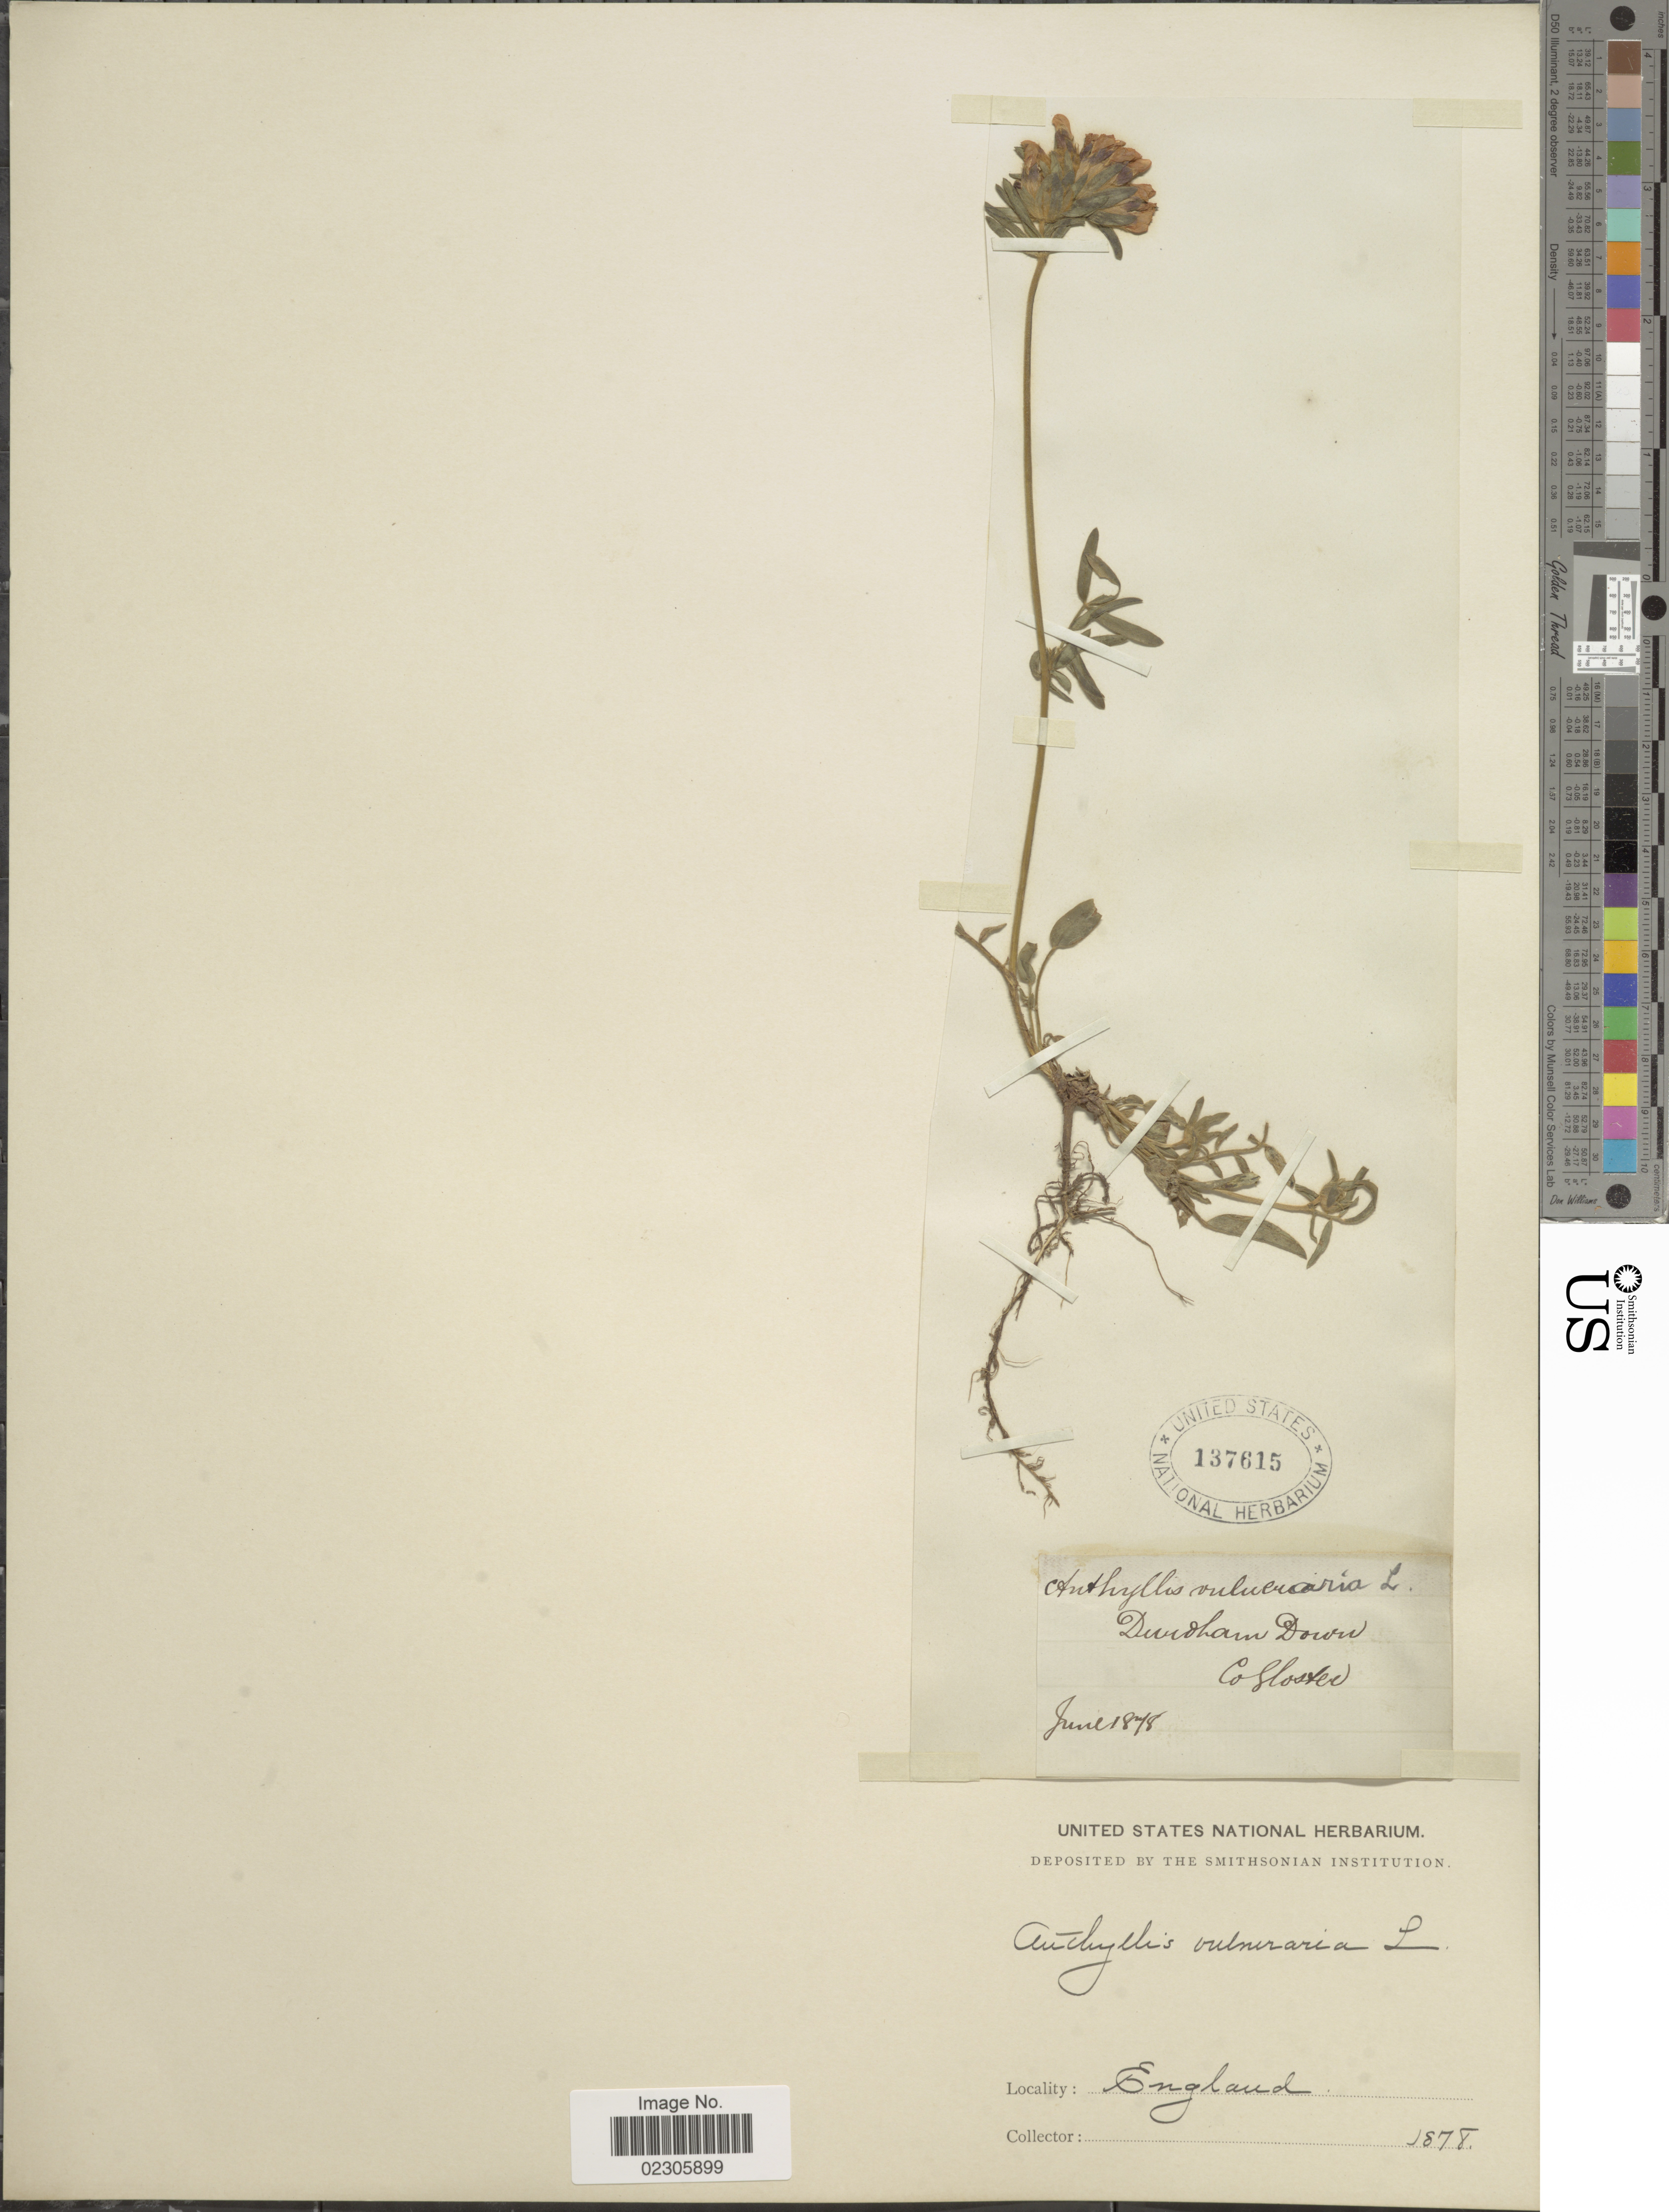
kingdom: Plantae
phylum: Tracheophyta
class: Magnoliopsida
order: Fabales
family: Fabaceae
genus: Anthyllis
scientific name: Anthyllis vulneraria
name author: L.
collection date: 1878-06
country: United Kingdom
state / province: England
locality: Durdham Down Co Gloster (Gloucester)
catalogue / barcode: US 137615